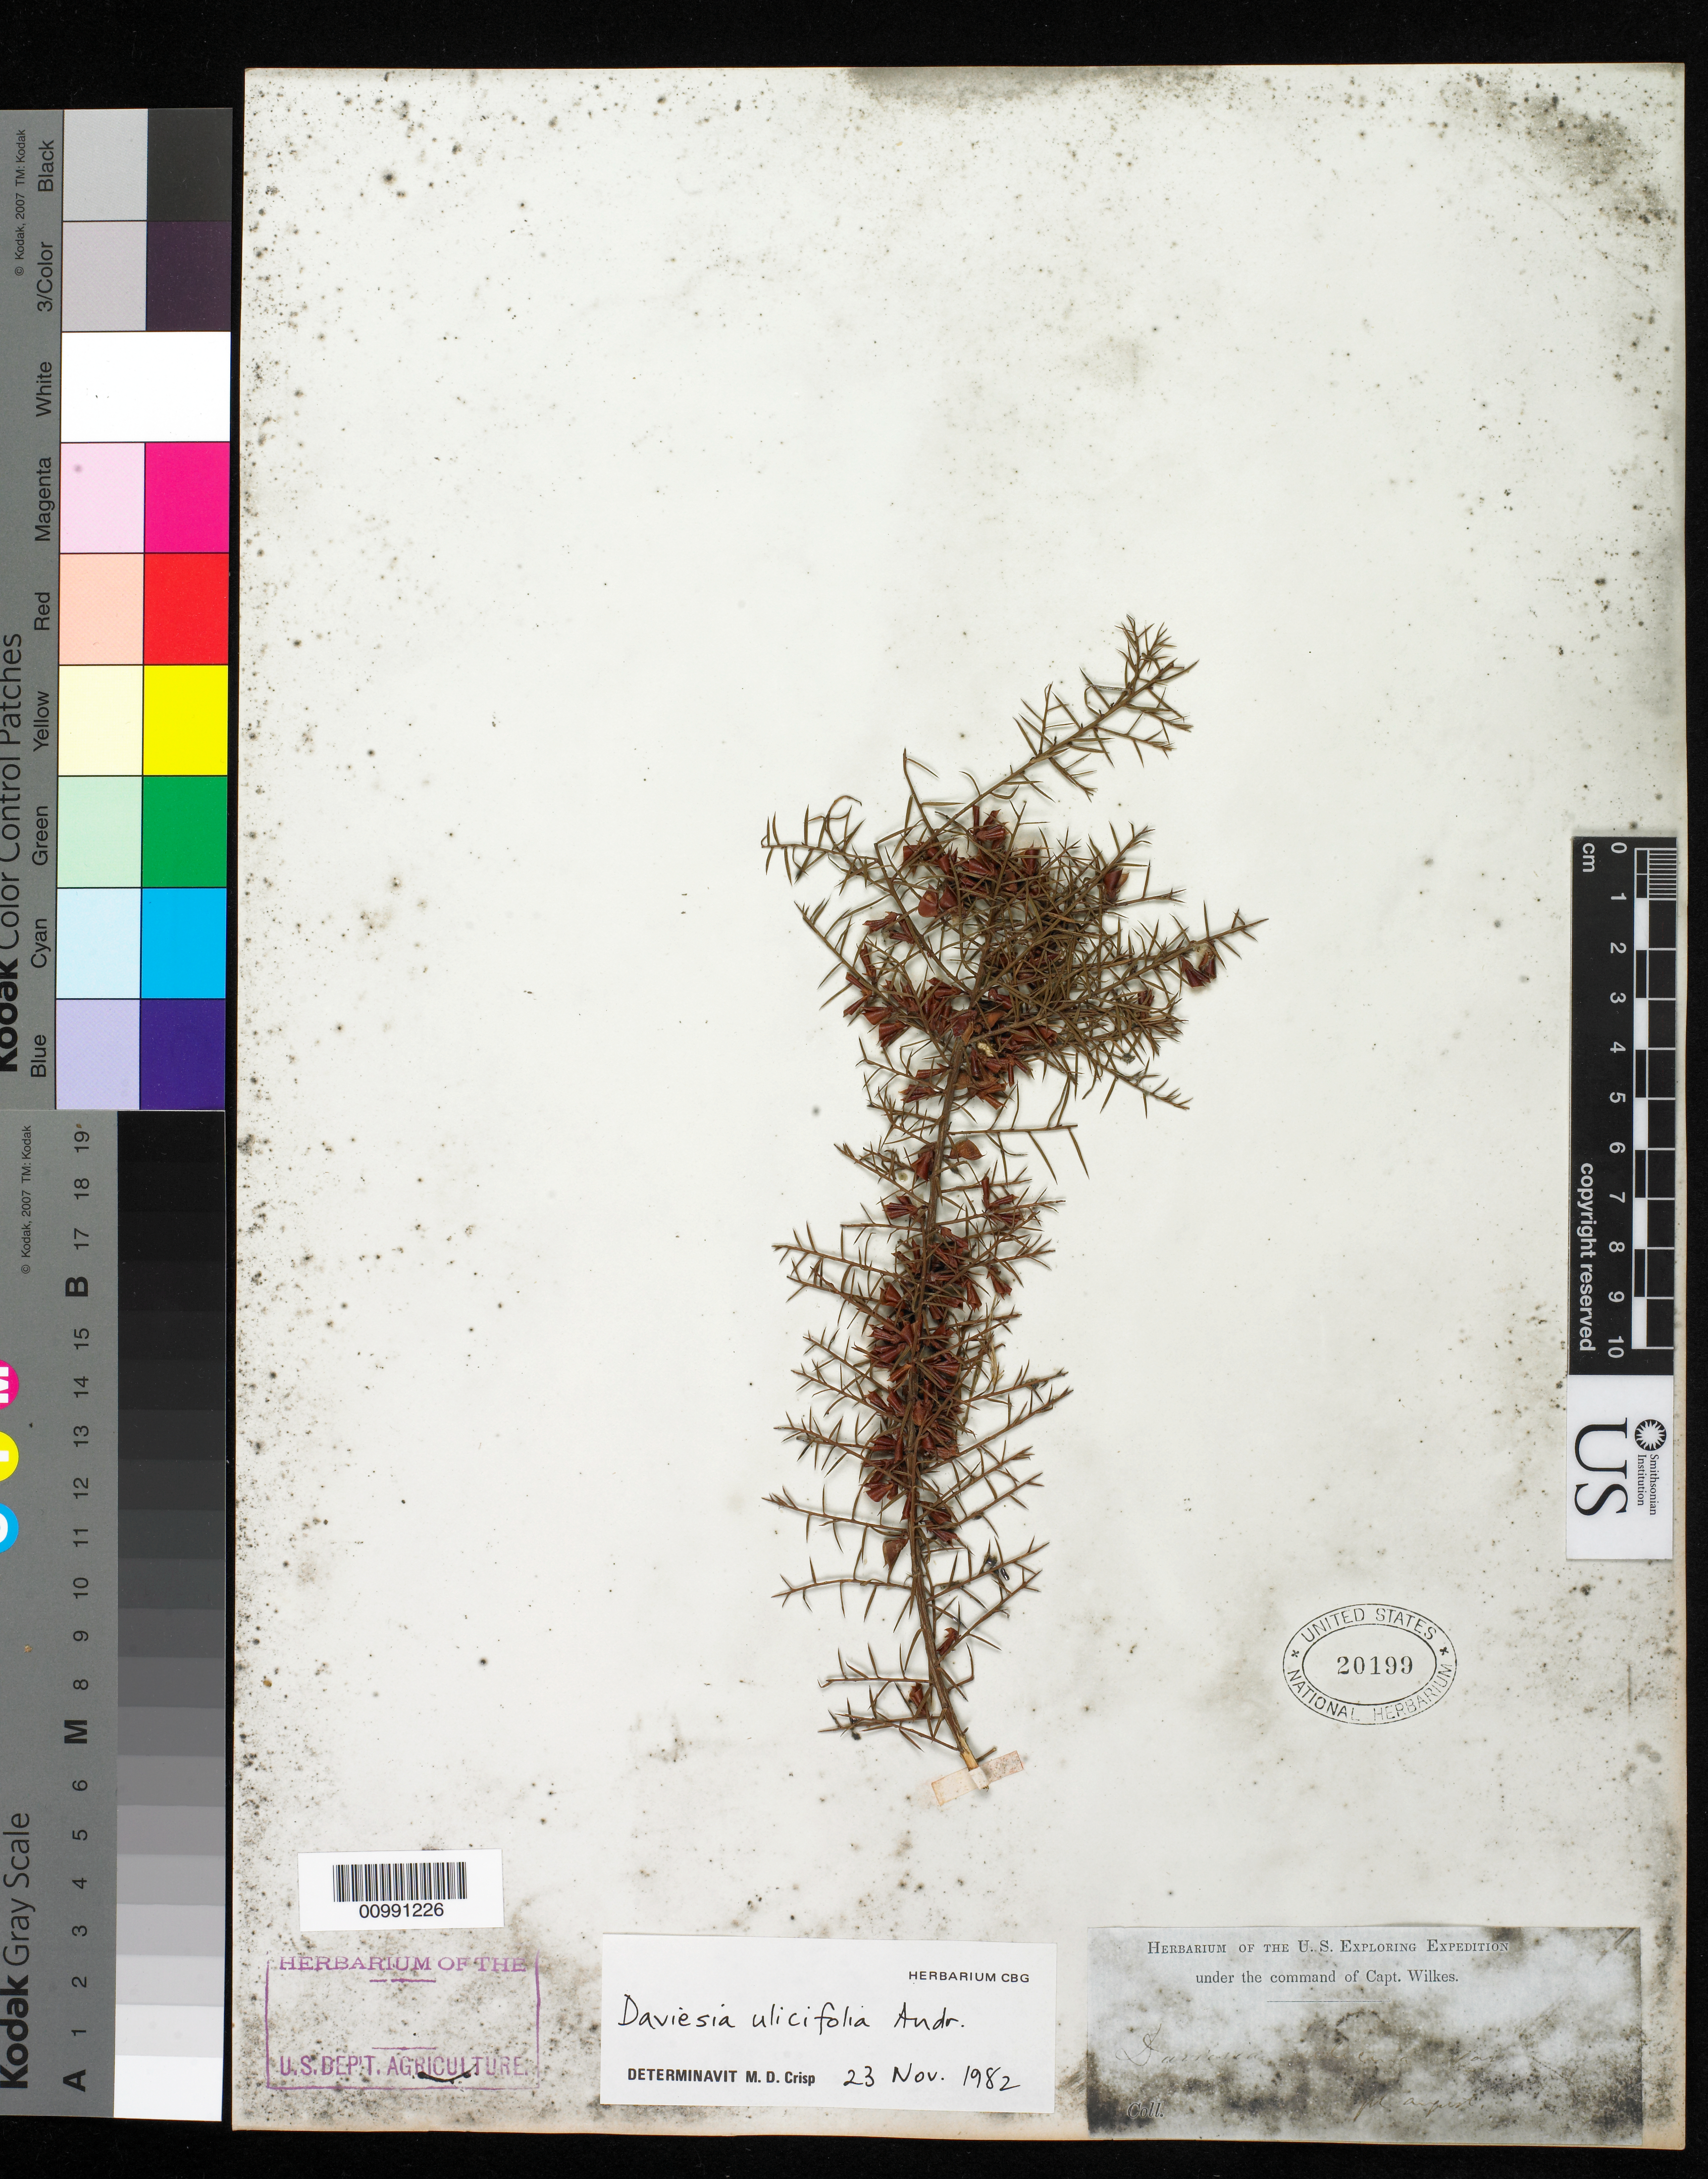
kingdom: Plantae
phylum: Tracheophyta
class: Magnoliopsida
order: Fabales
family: Fabaceae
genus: Daviesia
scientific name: Daviesia ulicifolia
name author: Andrews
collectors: Wilkes Explor. Exped.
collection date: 1838/1842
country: Australia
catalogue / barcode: US 20199